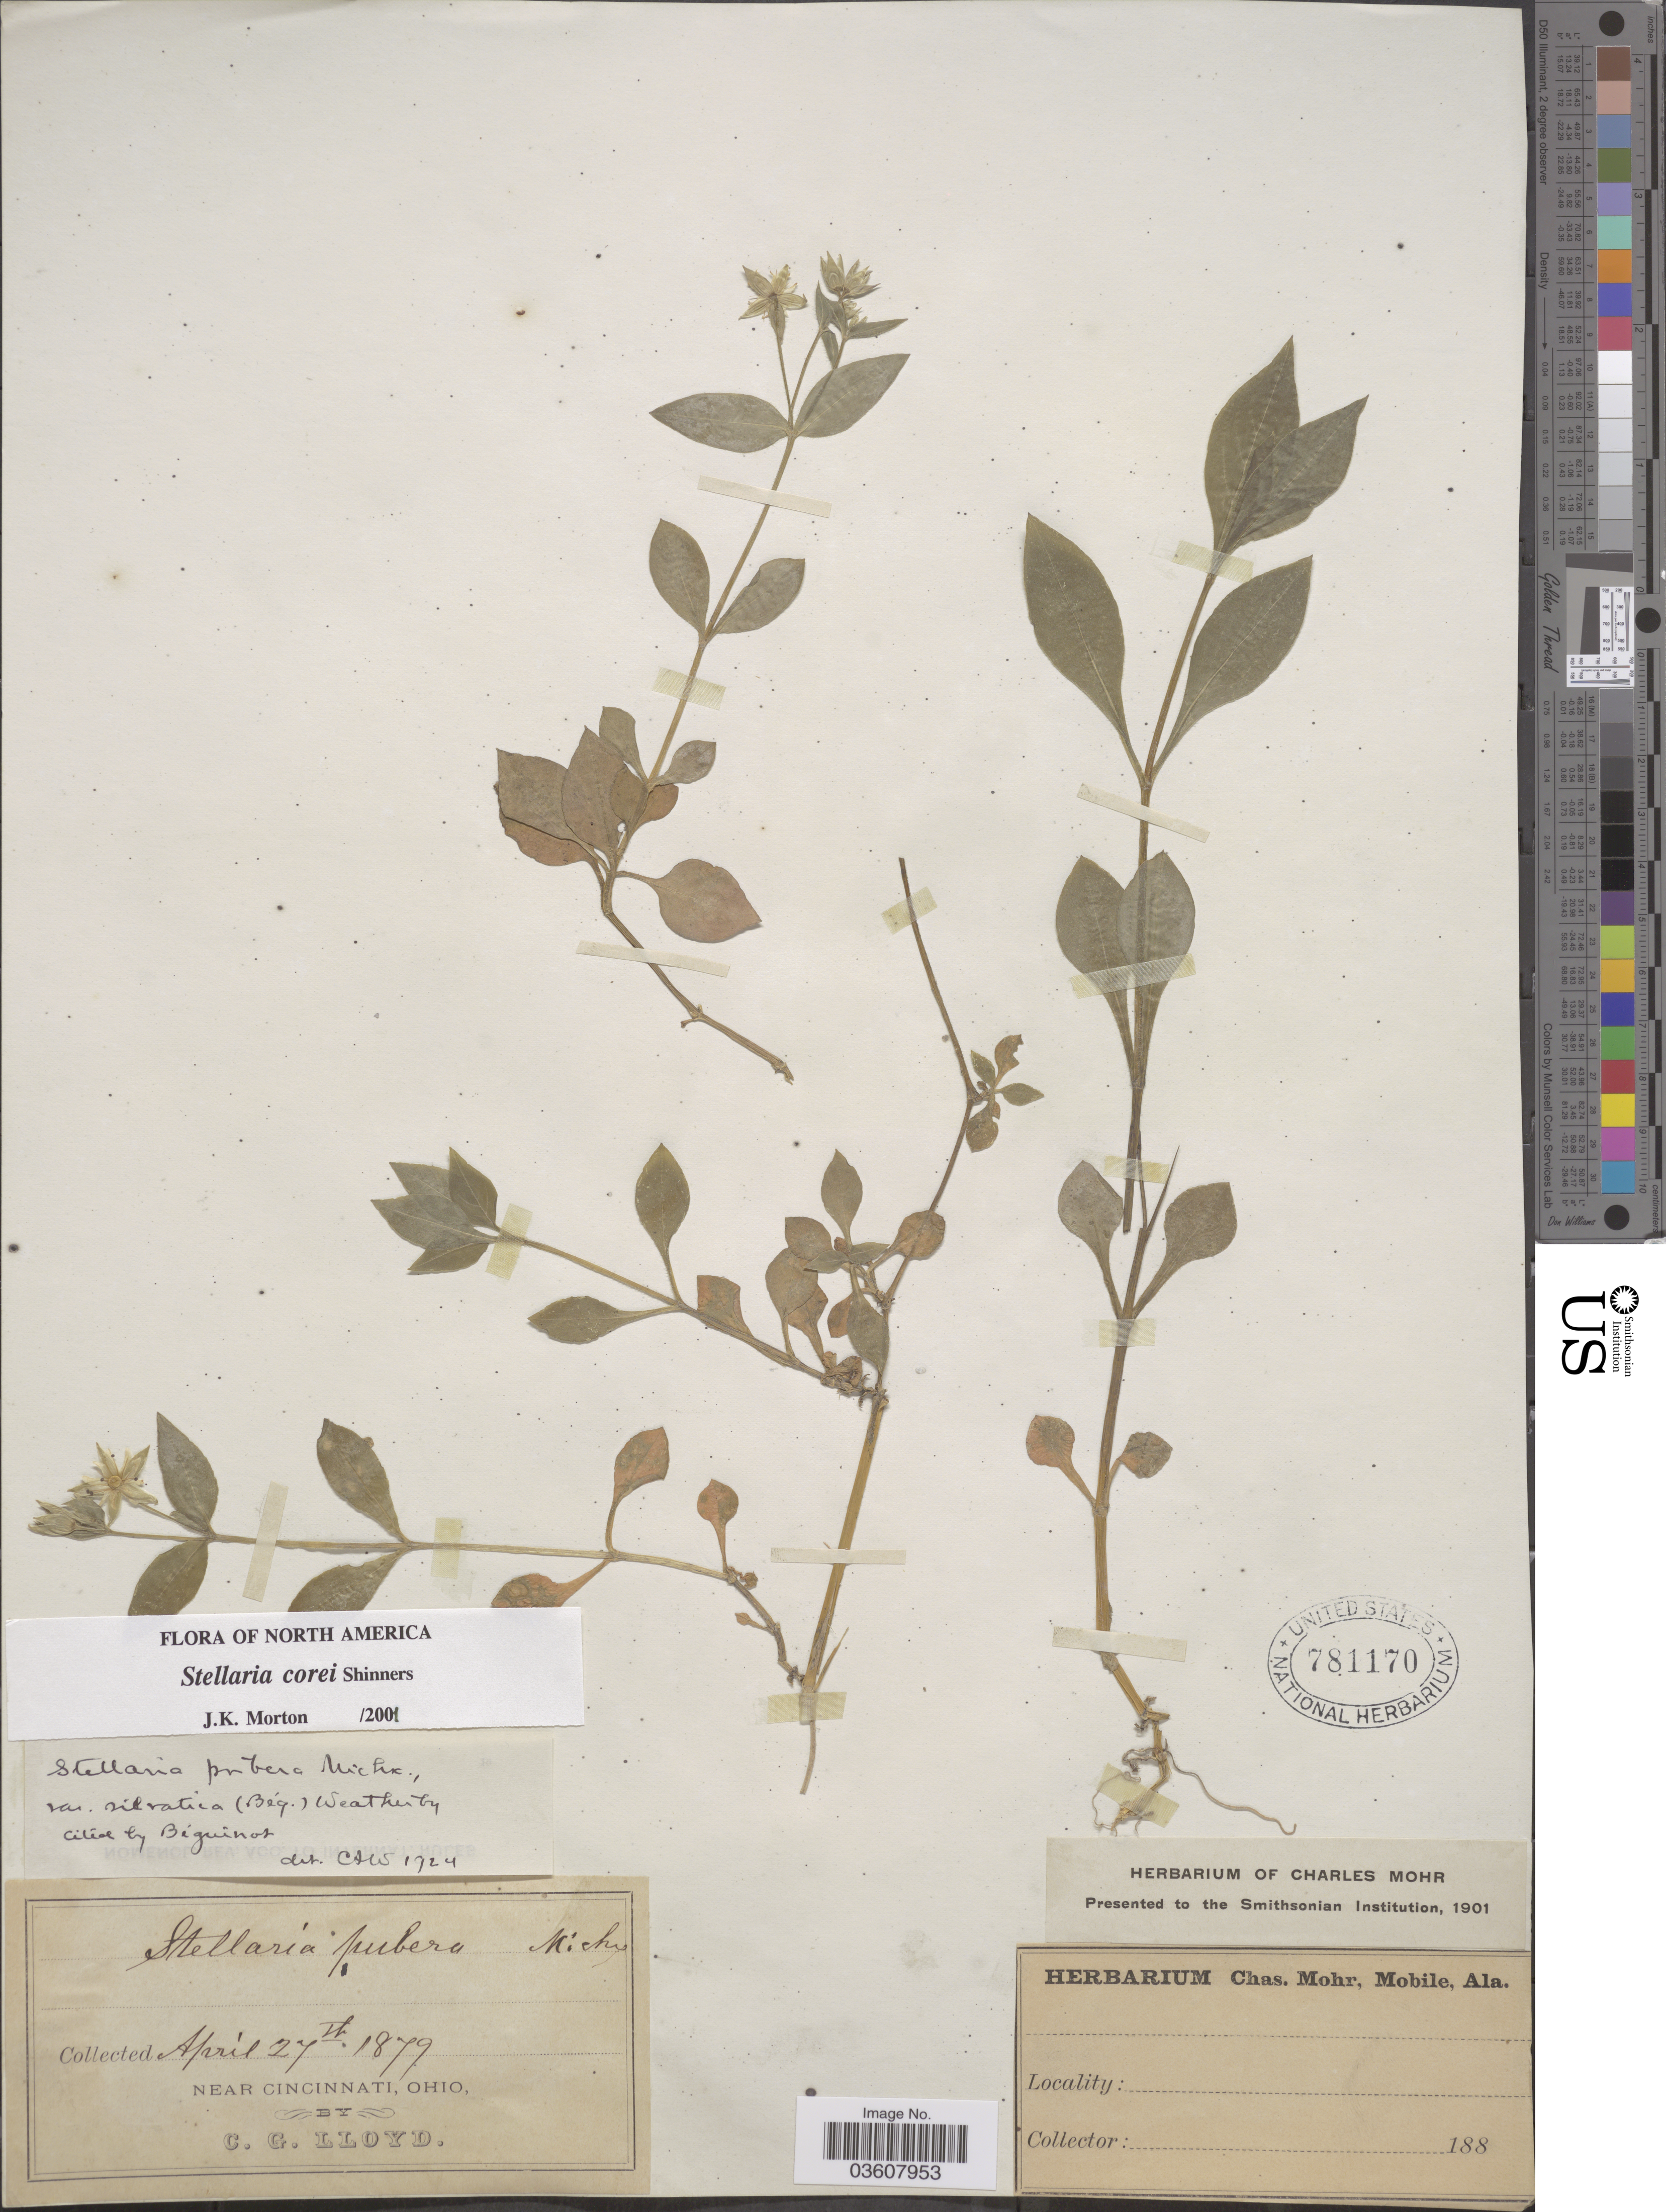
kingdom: Plantae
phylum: Tracheophyta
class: Magnoliopsida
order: Caryophyllales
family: Caryophyllaceae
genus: Stellaria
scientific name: Stellaria corei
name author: Shinners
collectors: C. G. Lloyd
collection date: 1879-04-27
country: United States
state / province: Ohio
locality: Near Cincinnati.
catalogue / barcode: US 781170